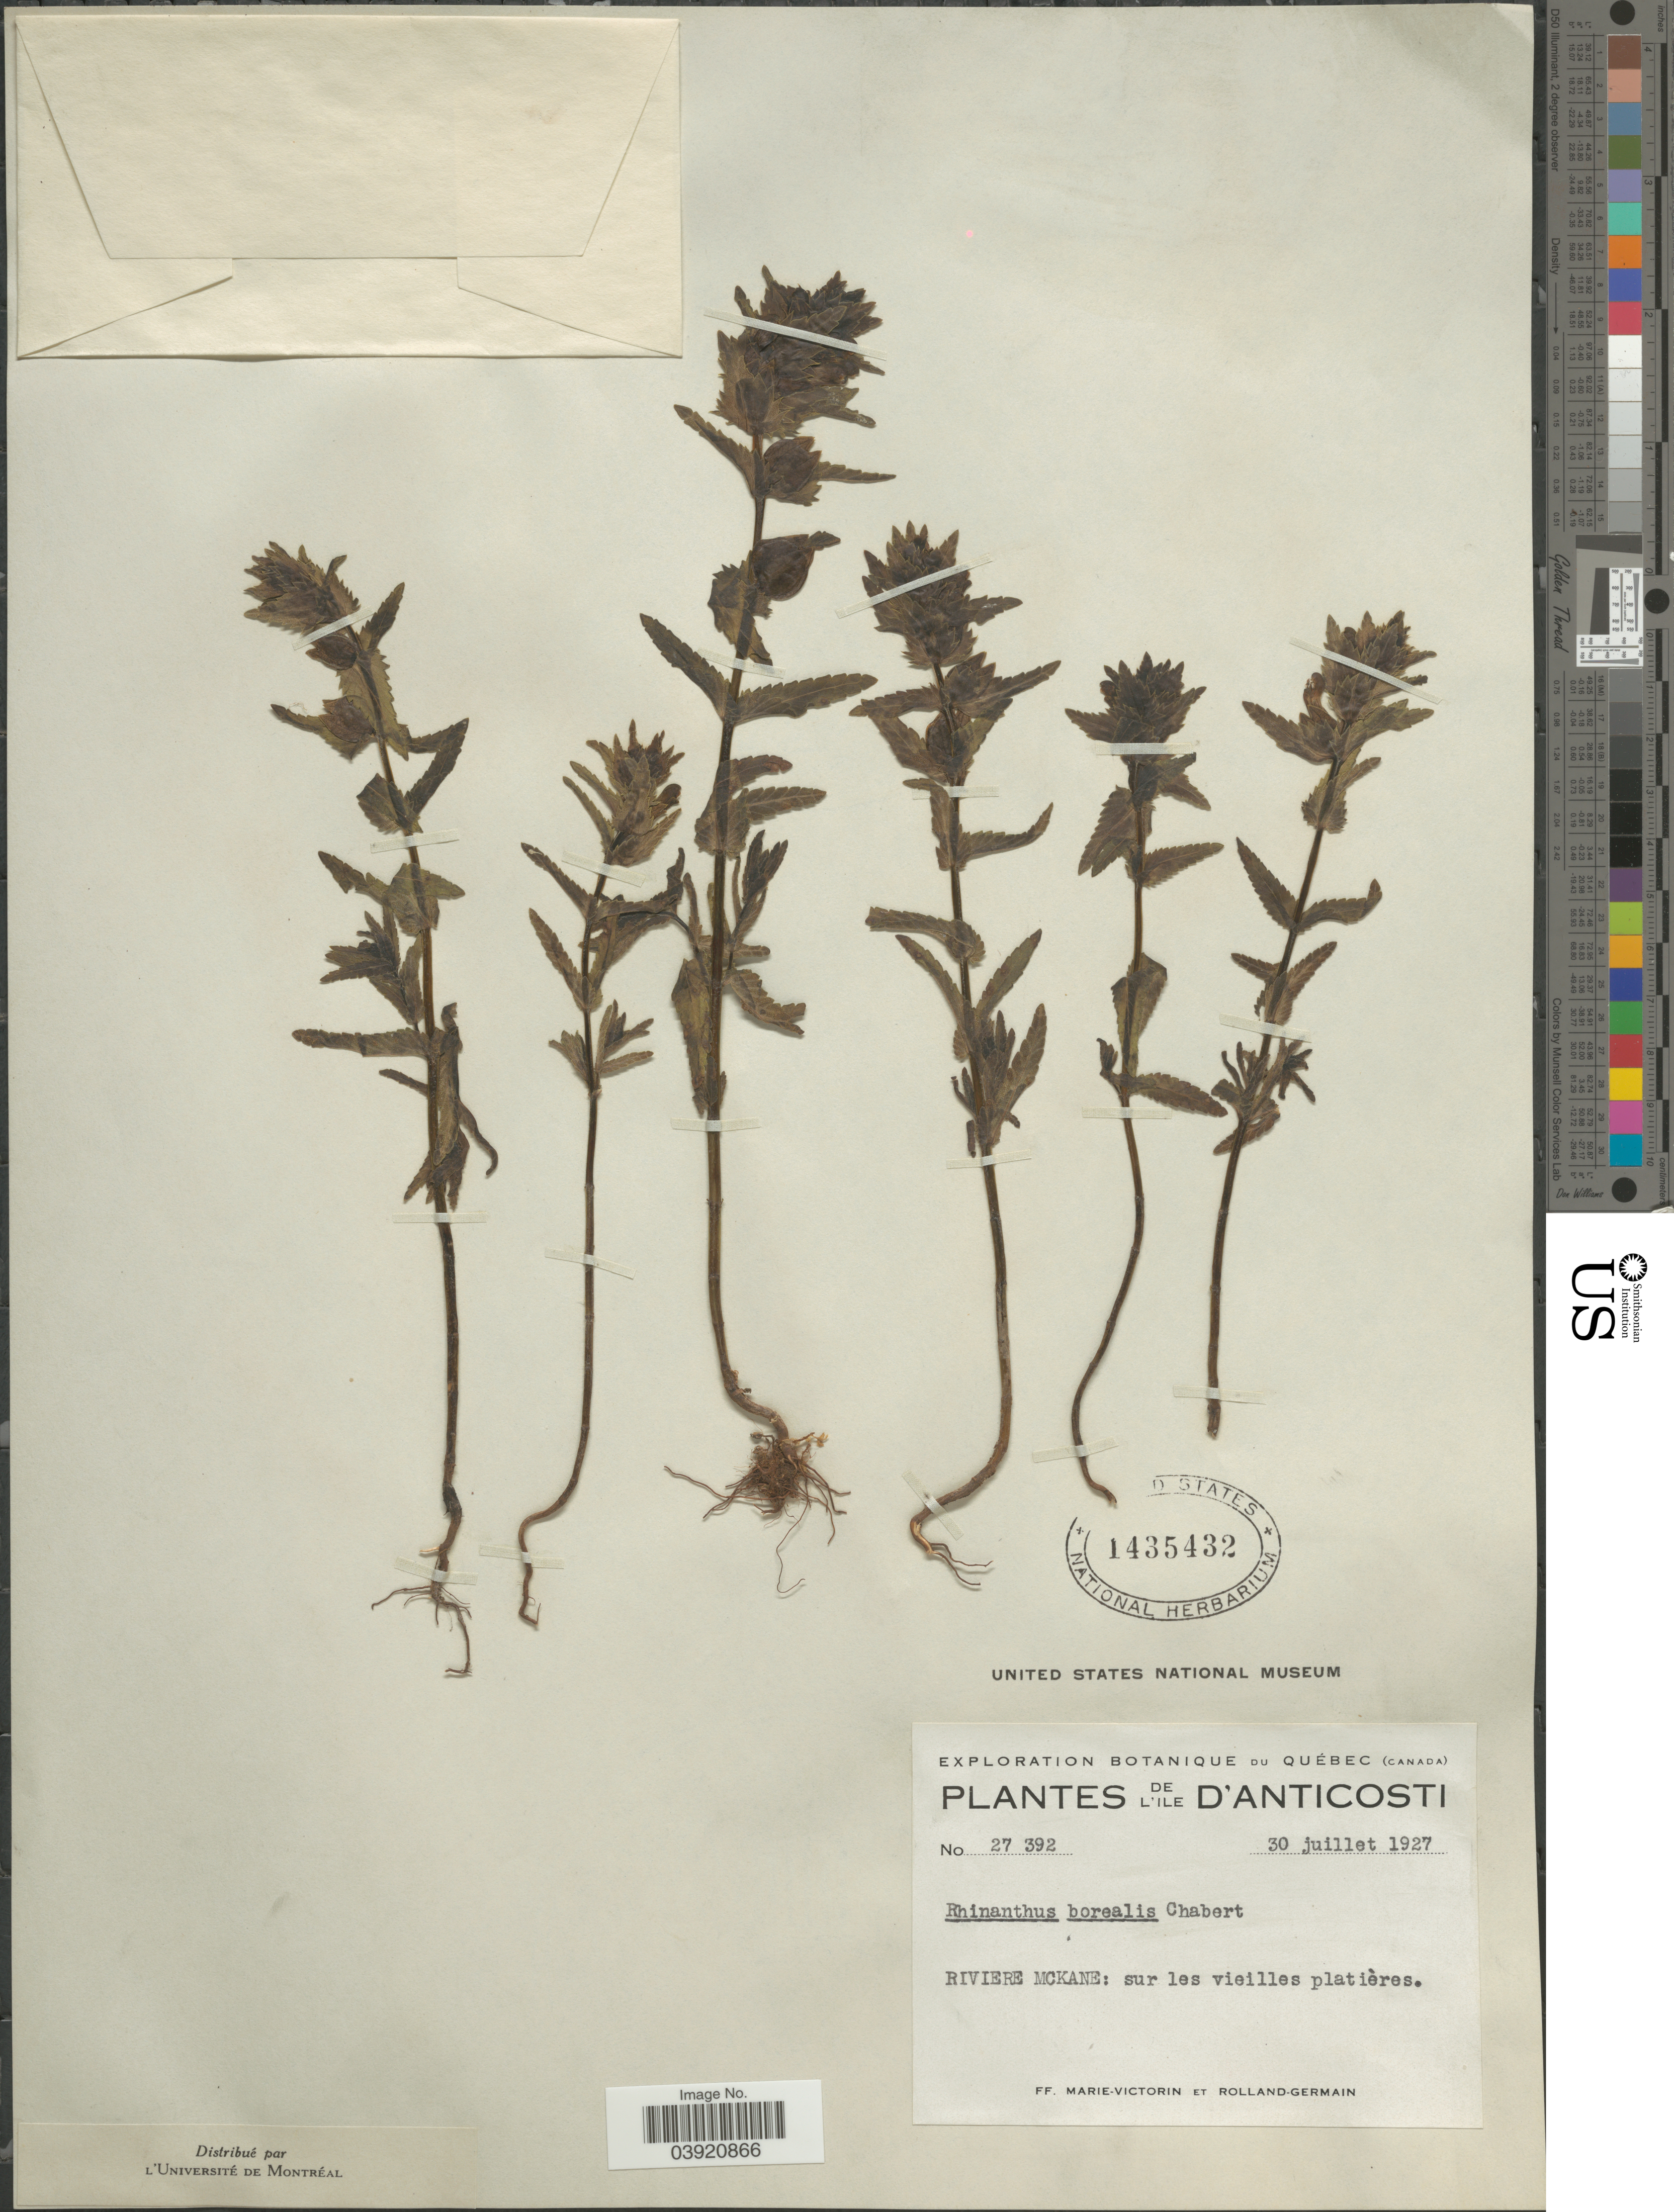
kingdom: Plantae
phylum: Tracheophyta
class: Magnoliopsida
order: Lamiales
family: Orobanchaceae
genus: Rhinanthus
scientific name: Rhinanthus borealis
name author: (Sterneck) Chabert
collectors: F. Marie-Victorin & Rolland-Germain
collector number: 27392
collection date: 1927-07-30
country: Canada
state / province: Quebec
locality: De L'Ile D' Anticosti. Riviere McKane: sur les vieilles platières.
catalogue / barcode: US 1435432